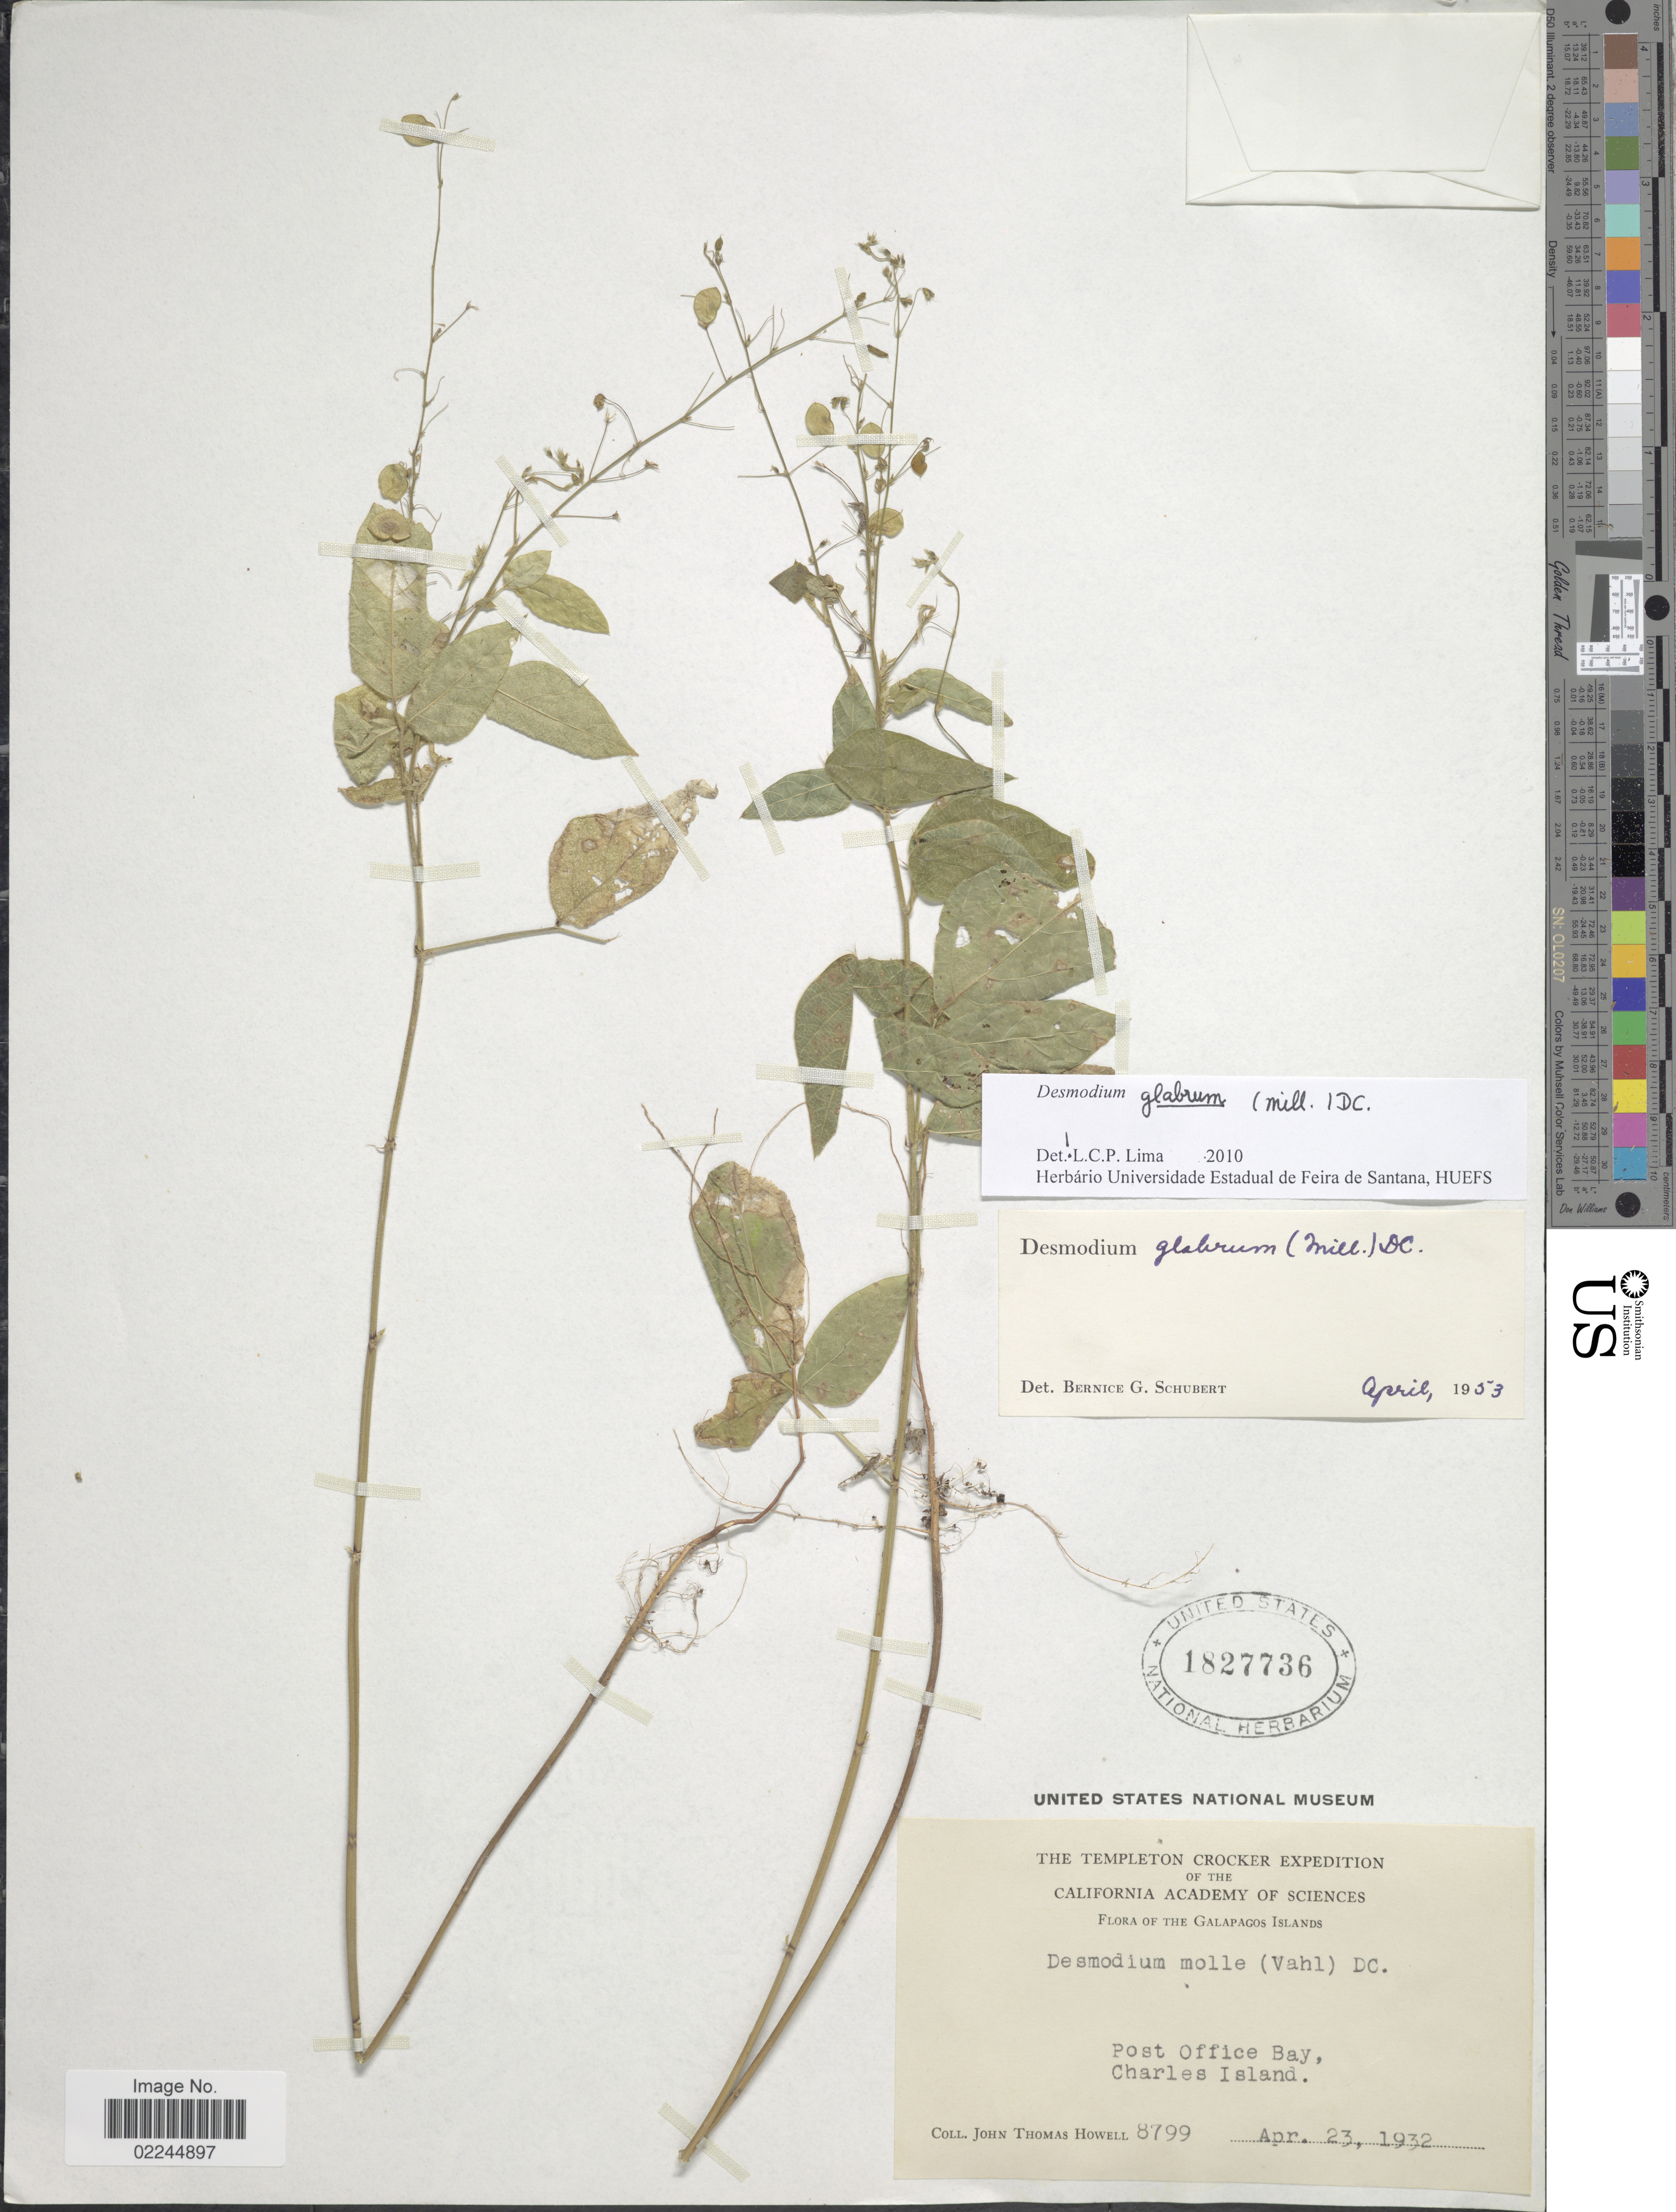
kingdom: Plantae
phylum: Tracheophyta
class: Magnoliopsida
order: Fabales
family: Fabaceae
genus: Desmodium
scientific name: Desmodium glabrum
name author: (Mill.) DC.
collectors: J. T. Howell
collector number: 8799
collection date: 1932-04-23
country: Ecuador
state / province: Colón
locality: Galapagos Islands, Post Office Bay, Charles Island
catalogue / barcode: US 1827736